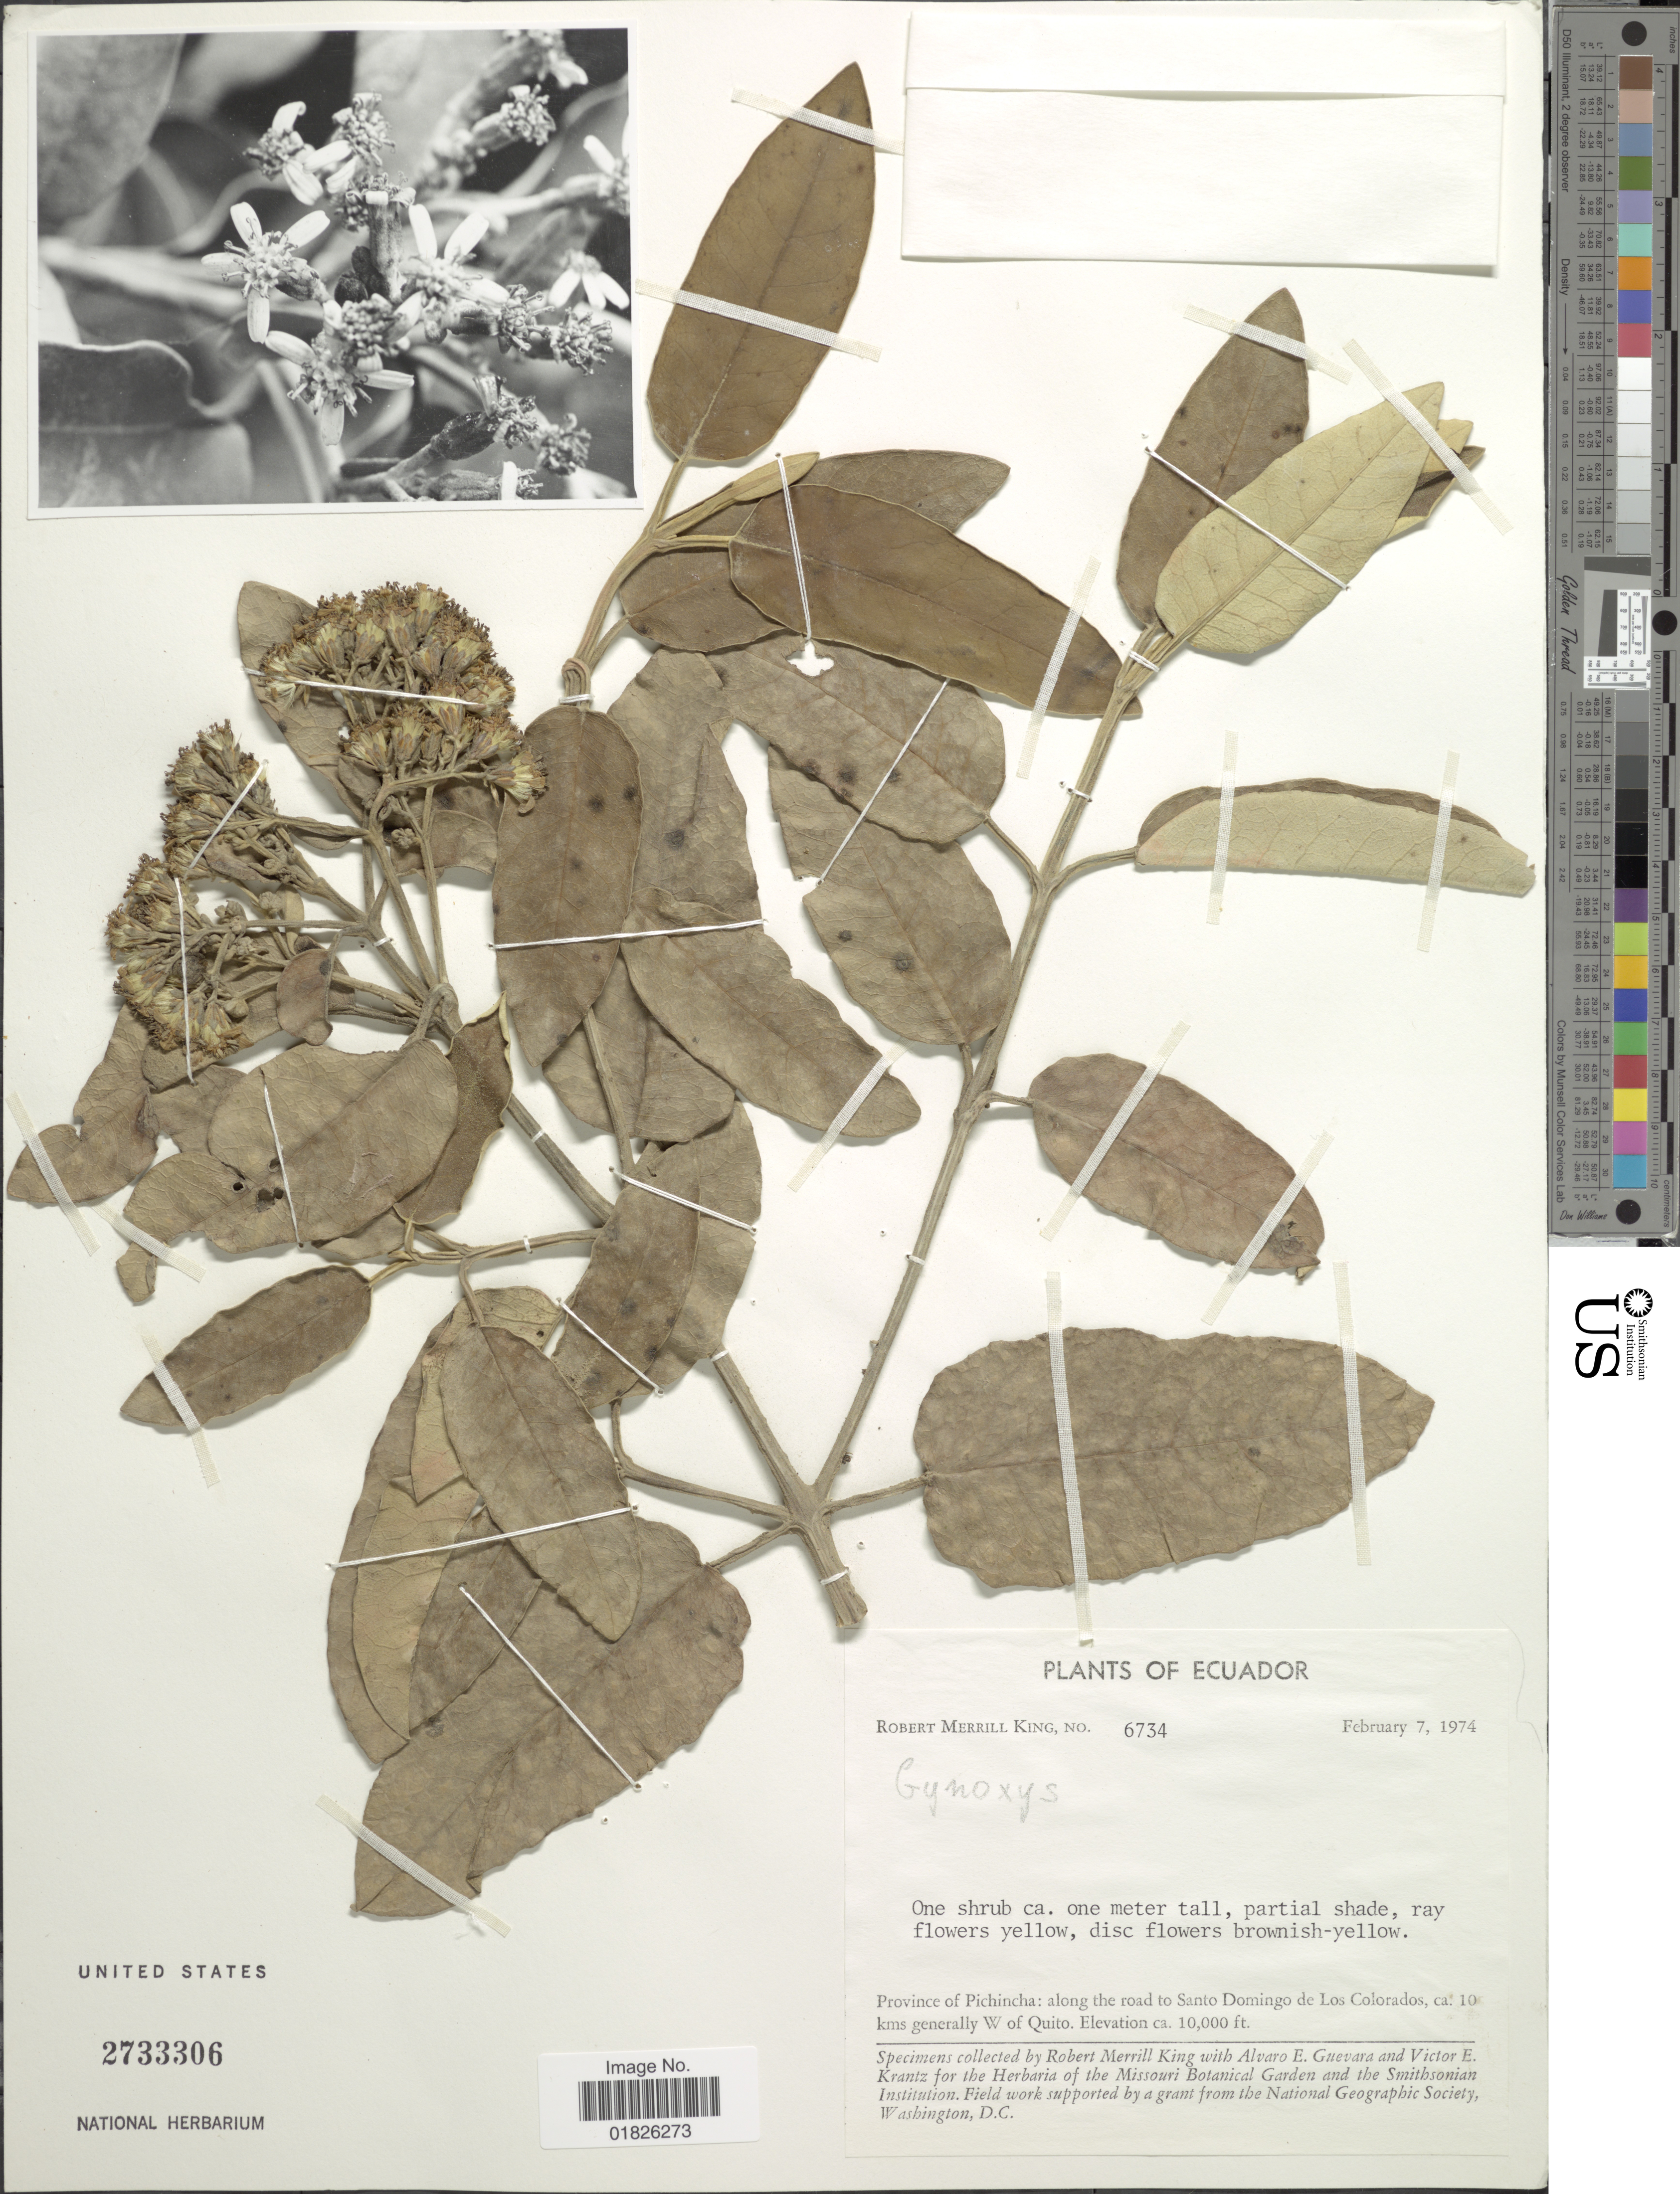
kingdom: Plantae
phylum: Tracheophyta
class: Magnoliopsida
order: Asterales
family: Asteraceae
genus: Gynoxys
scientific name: Gynoxys hallii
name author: Cass.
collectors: R. M. King, A. E. Guevara & V. Krantz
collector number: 6734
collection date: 1974-02-07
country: Ecuador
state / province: Pichincha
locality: Along the road to Santo Domingo de Los Colorados, ca. 10 kms generally W of Quito.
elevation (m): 3048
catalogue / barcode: US 2733306